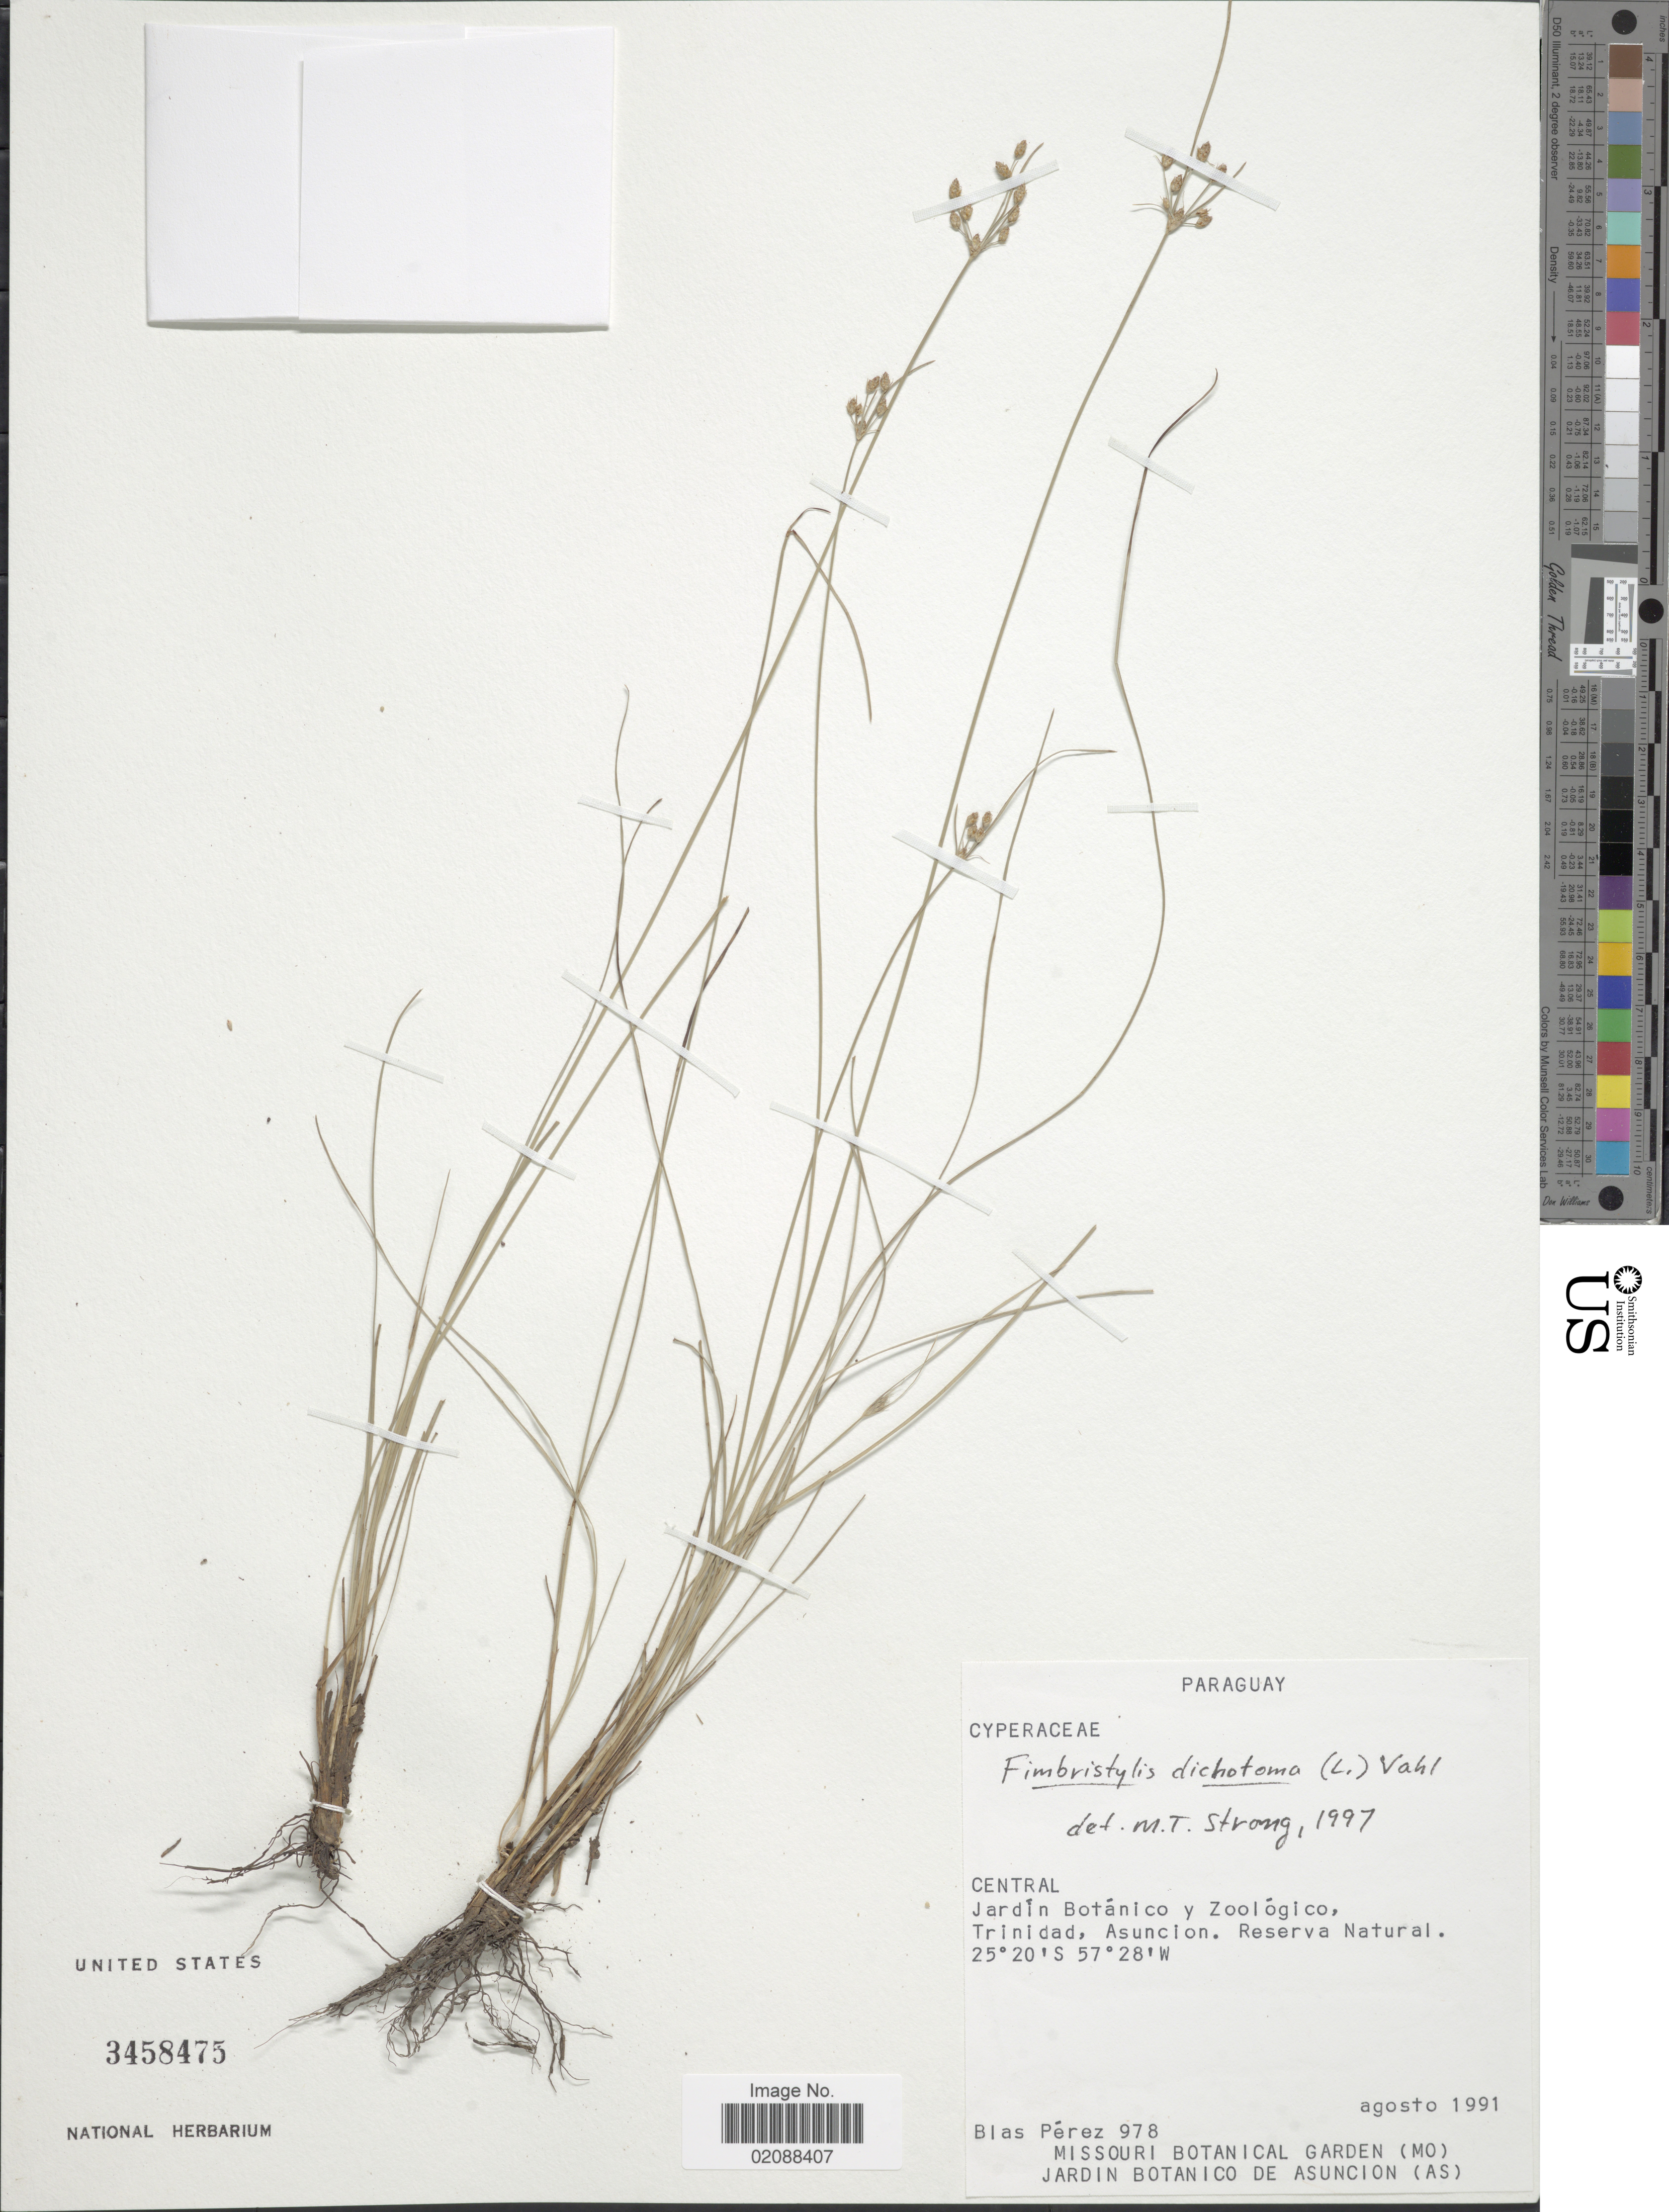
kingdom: Plantae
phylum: Tracheophyta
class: Liliopsida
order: Poales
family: Cyperaceae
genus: Fimbristylis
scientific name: Fimbristylis dichotoma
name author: (L.) Vahl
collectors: B. Pérez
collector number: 978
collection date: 1991-08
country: Paraguay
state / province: Central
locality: Jardin Botanico y Zoologico, Trinidad, Asuncion. Reserva Natural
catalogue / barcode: US 3458475